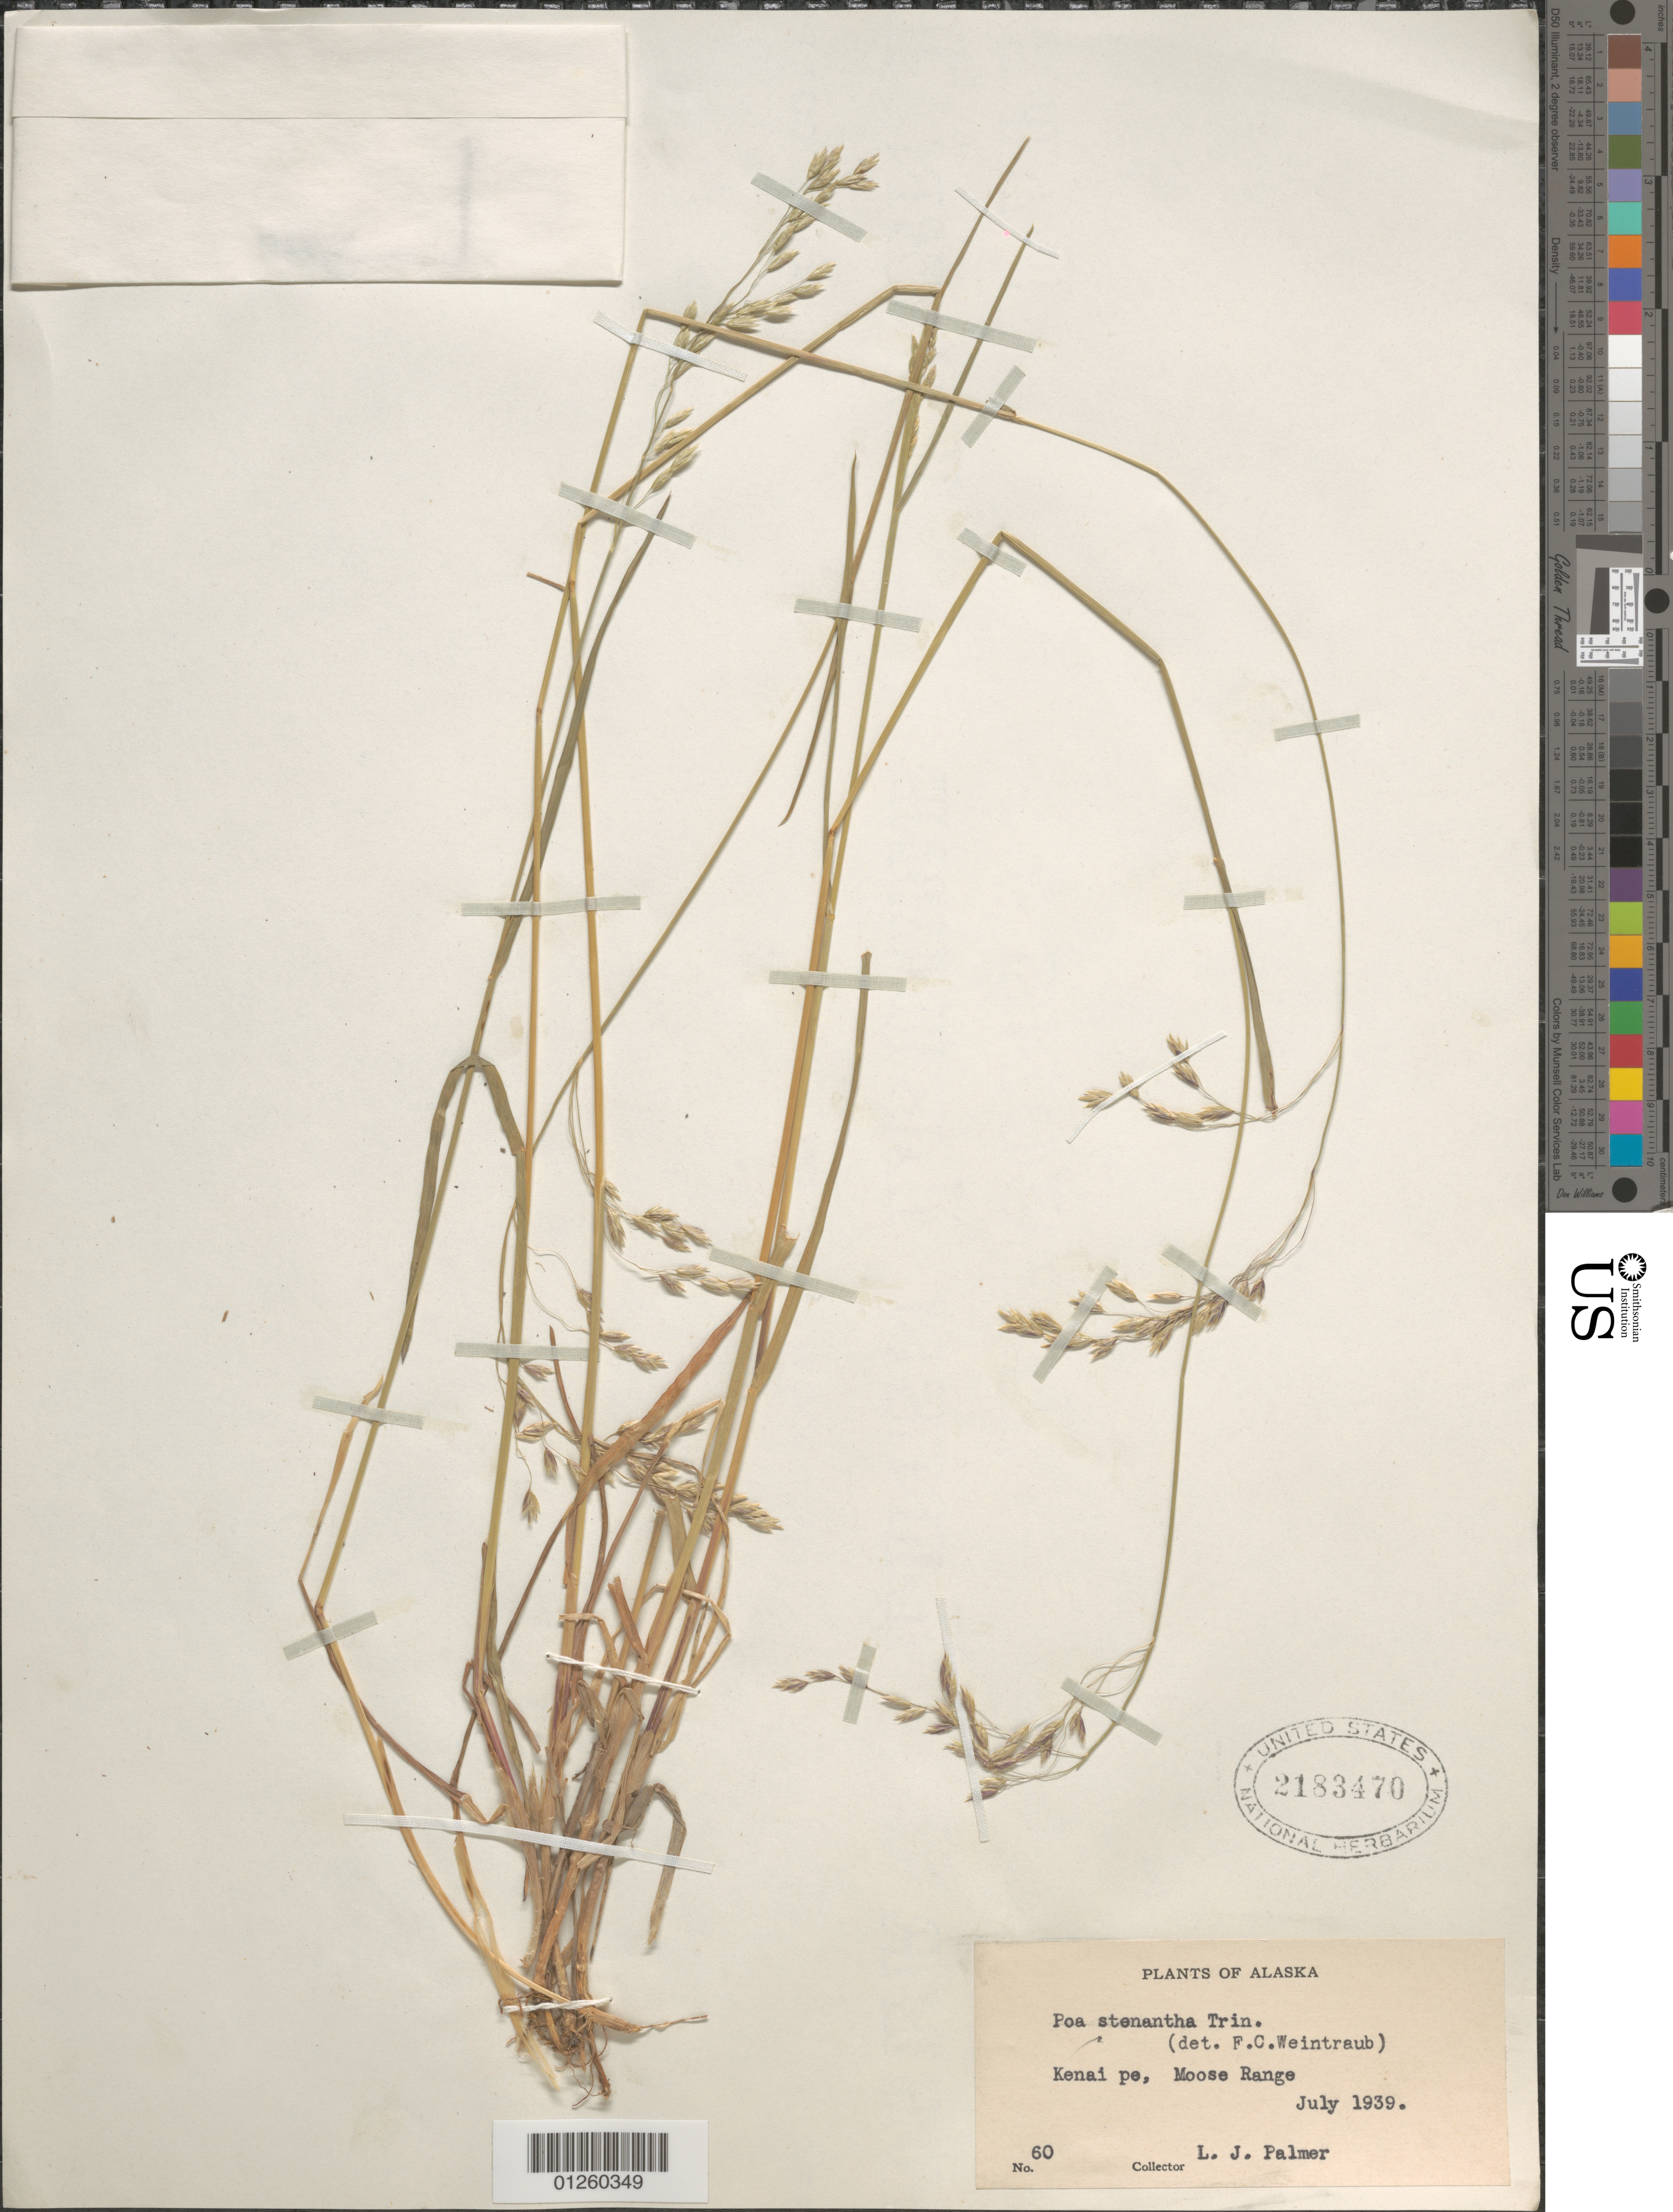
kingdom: Plantae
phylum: Tracheophyta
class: Liliopsida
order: Poales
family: Poaceae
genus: Poa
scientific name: Poa stenantha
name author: Trin.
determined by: Soreng, Robert J., Research Associate (BOT), Smithsonian Institution - National Museum of Natural History (UNITED STATES)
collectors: L. J. Palmer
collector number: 60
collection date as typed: July 1939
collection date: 1939-07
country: United States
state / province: Alaska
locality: Kenai pe, Moose Range.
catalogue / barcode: US 2183470